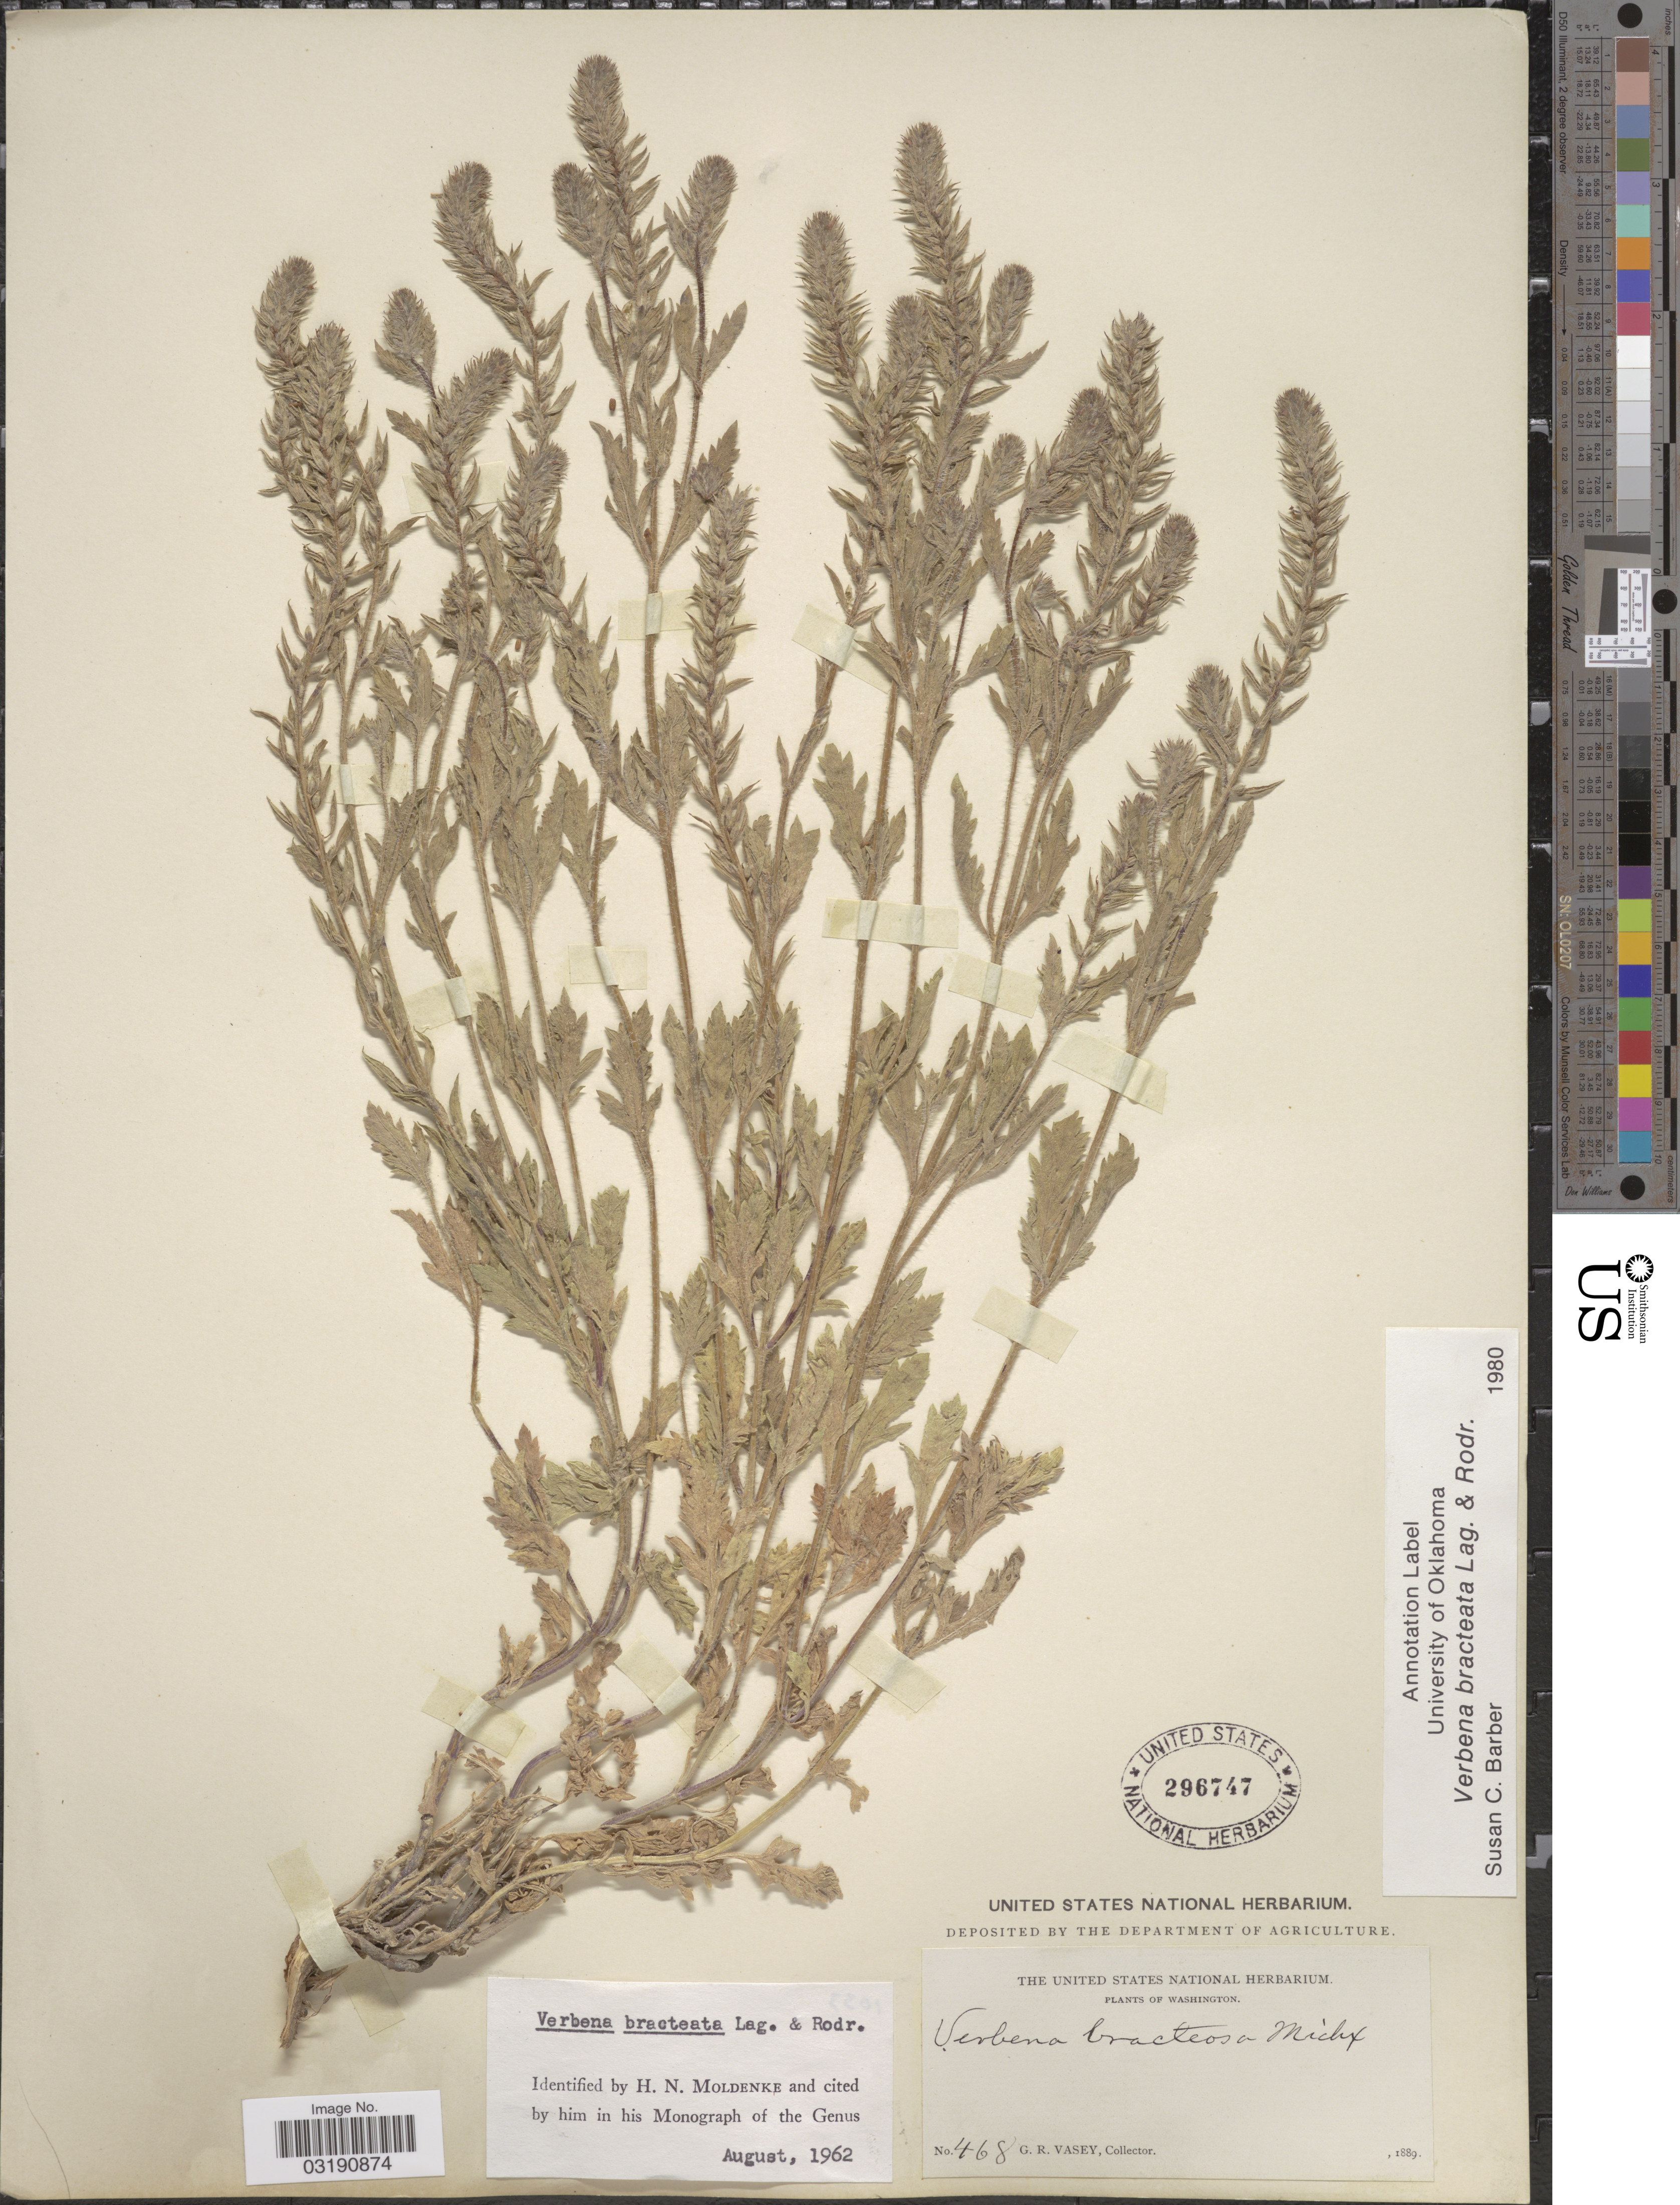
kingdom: Plantae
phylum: Tracheophyta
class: Magnoliopsida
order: Lamiales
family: Verbenaceae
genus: Verbena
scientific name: Verbena bracteata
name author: Cav. ex Lag. & Rodr.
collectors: G. R. Vasey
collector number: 468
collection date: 1889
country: United States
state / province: Washington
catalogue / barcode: US 296747